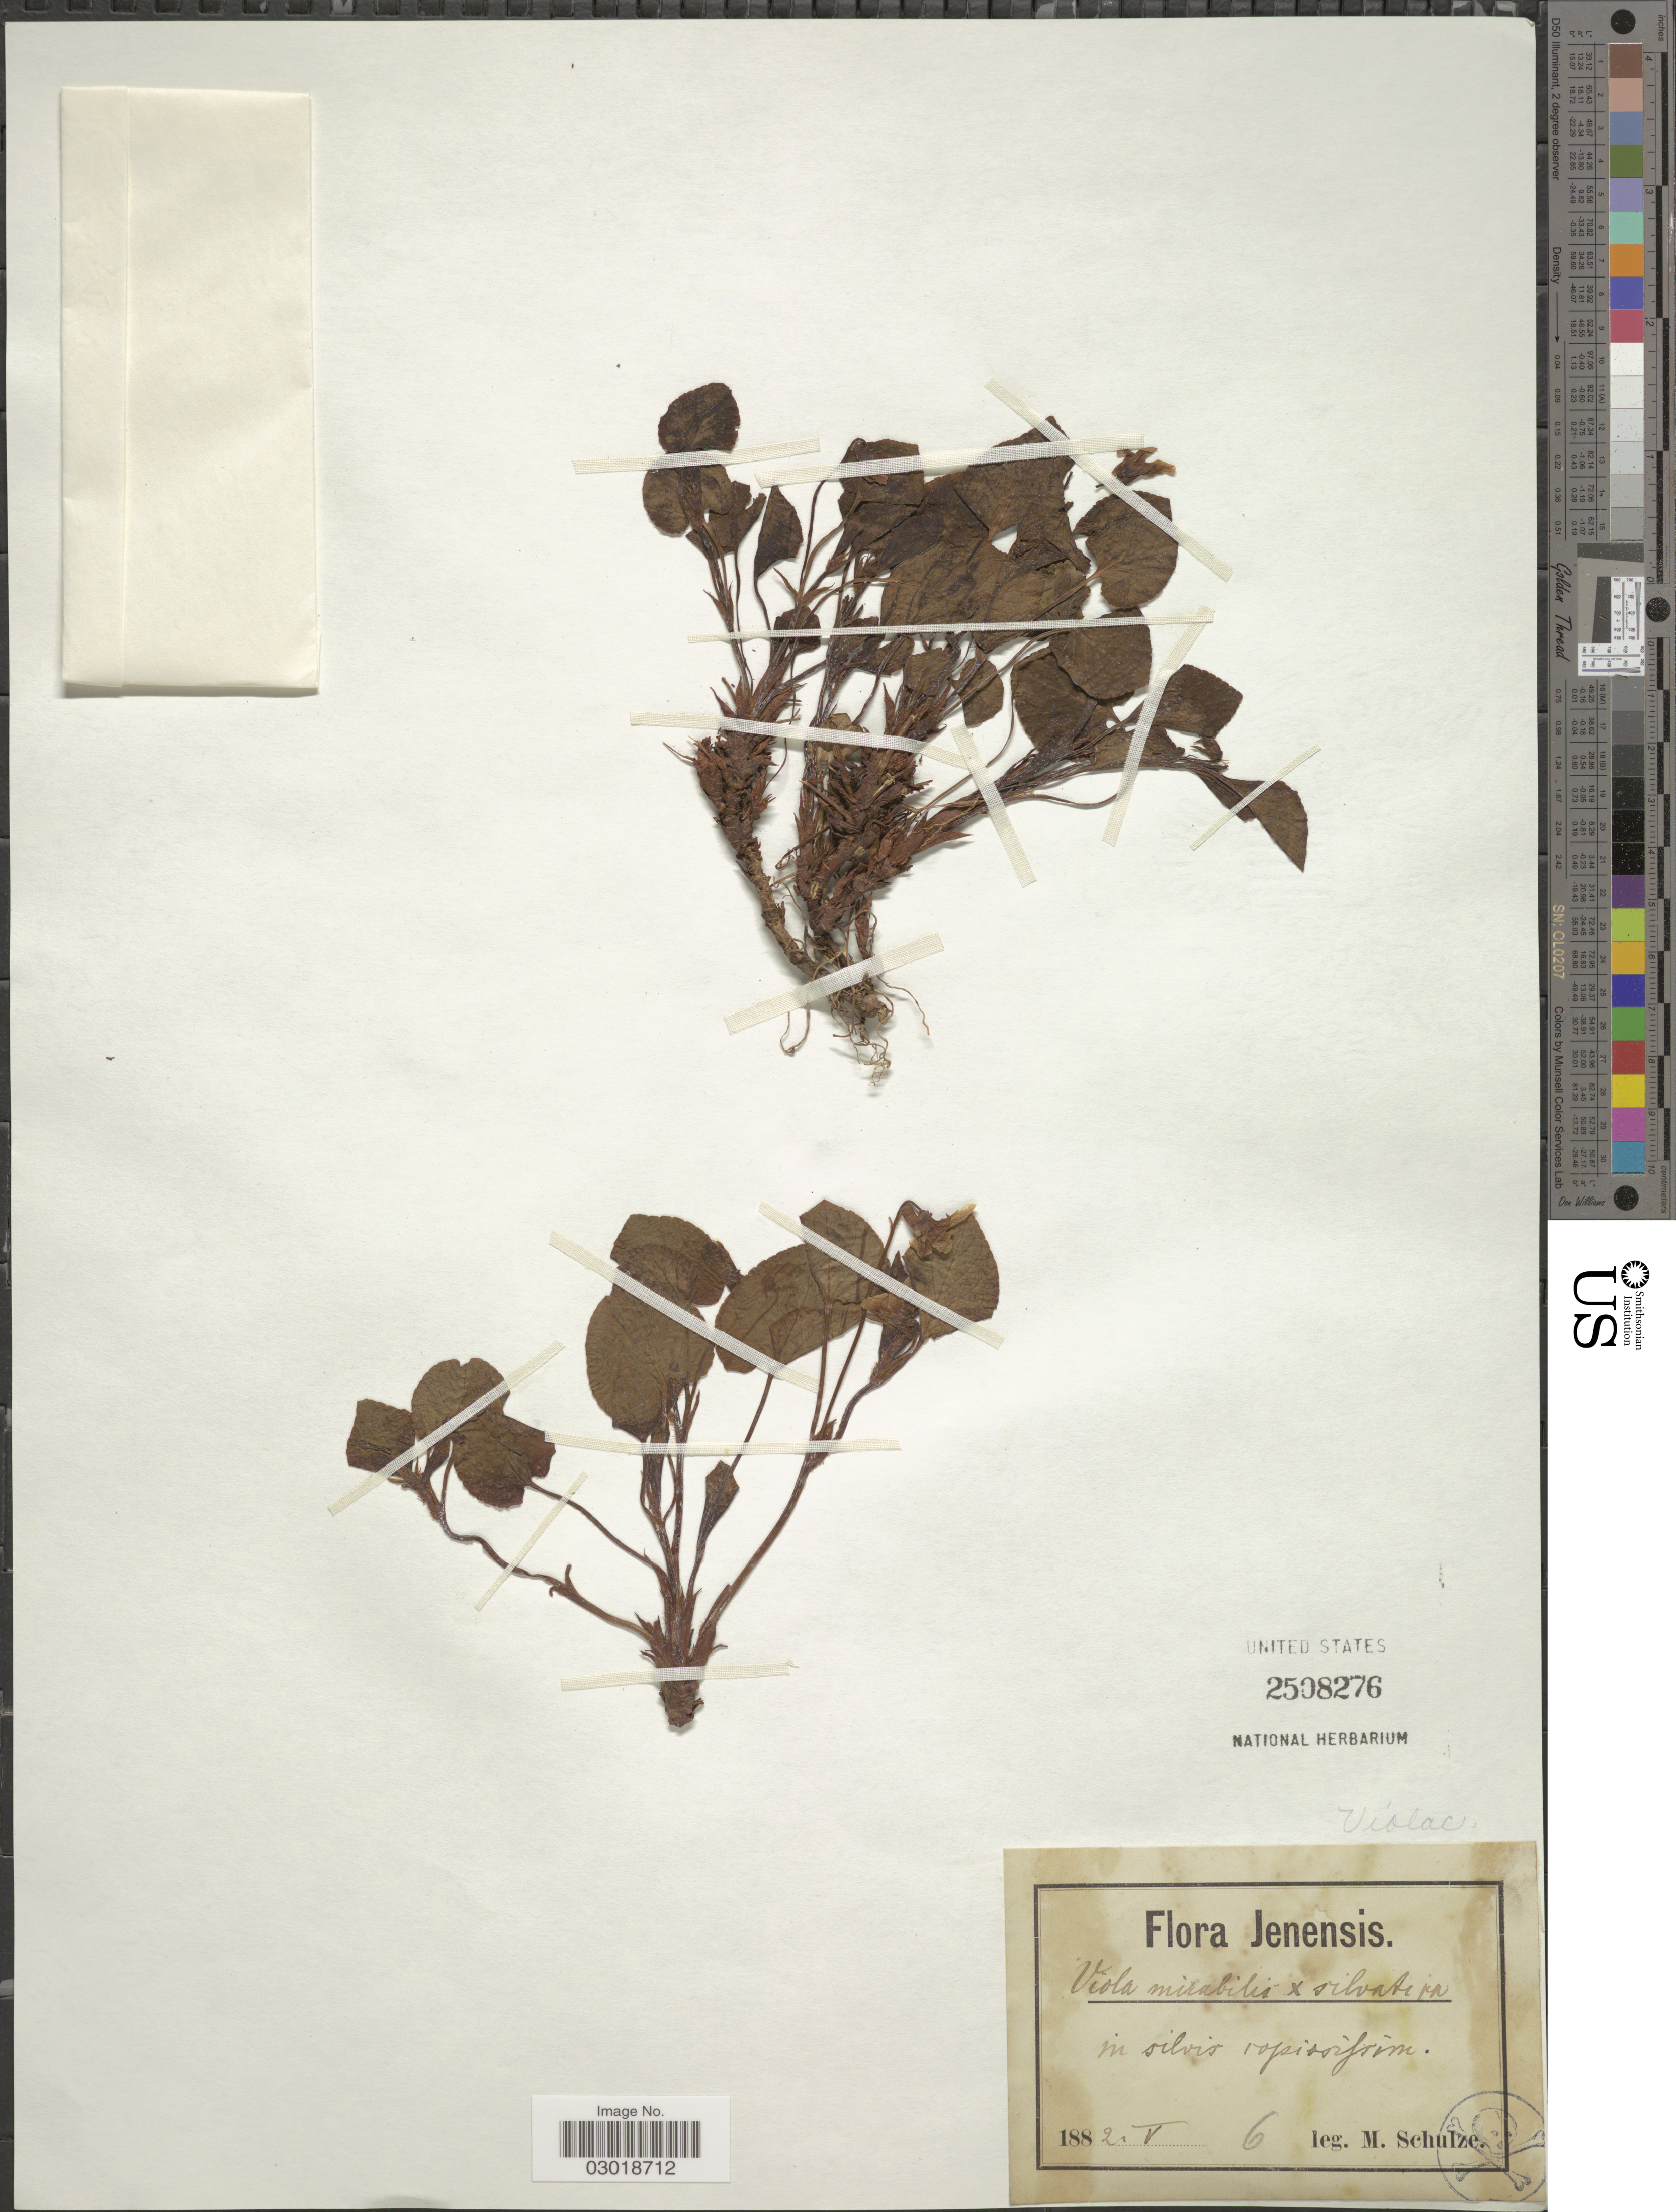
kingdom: Plantae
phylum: Tracheophyta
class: Magnoliopsida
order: Malpighiales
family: Violaceae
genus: Viola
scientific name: Viola mirabilis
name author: L.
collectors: M. Schulze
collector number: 6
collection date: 1882-05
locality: Jenensis. in silvis ropisoifrem [interpreted].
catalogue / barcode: US 2508276